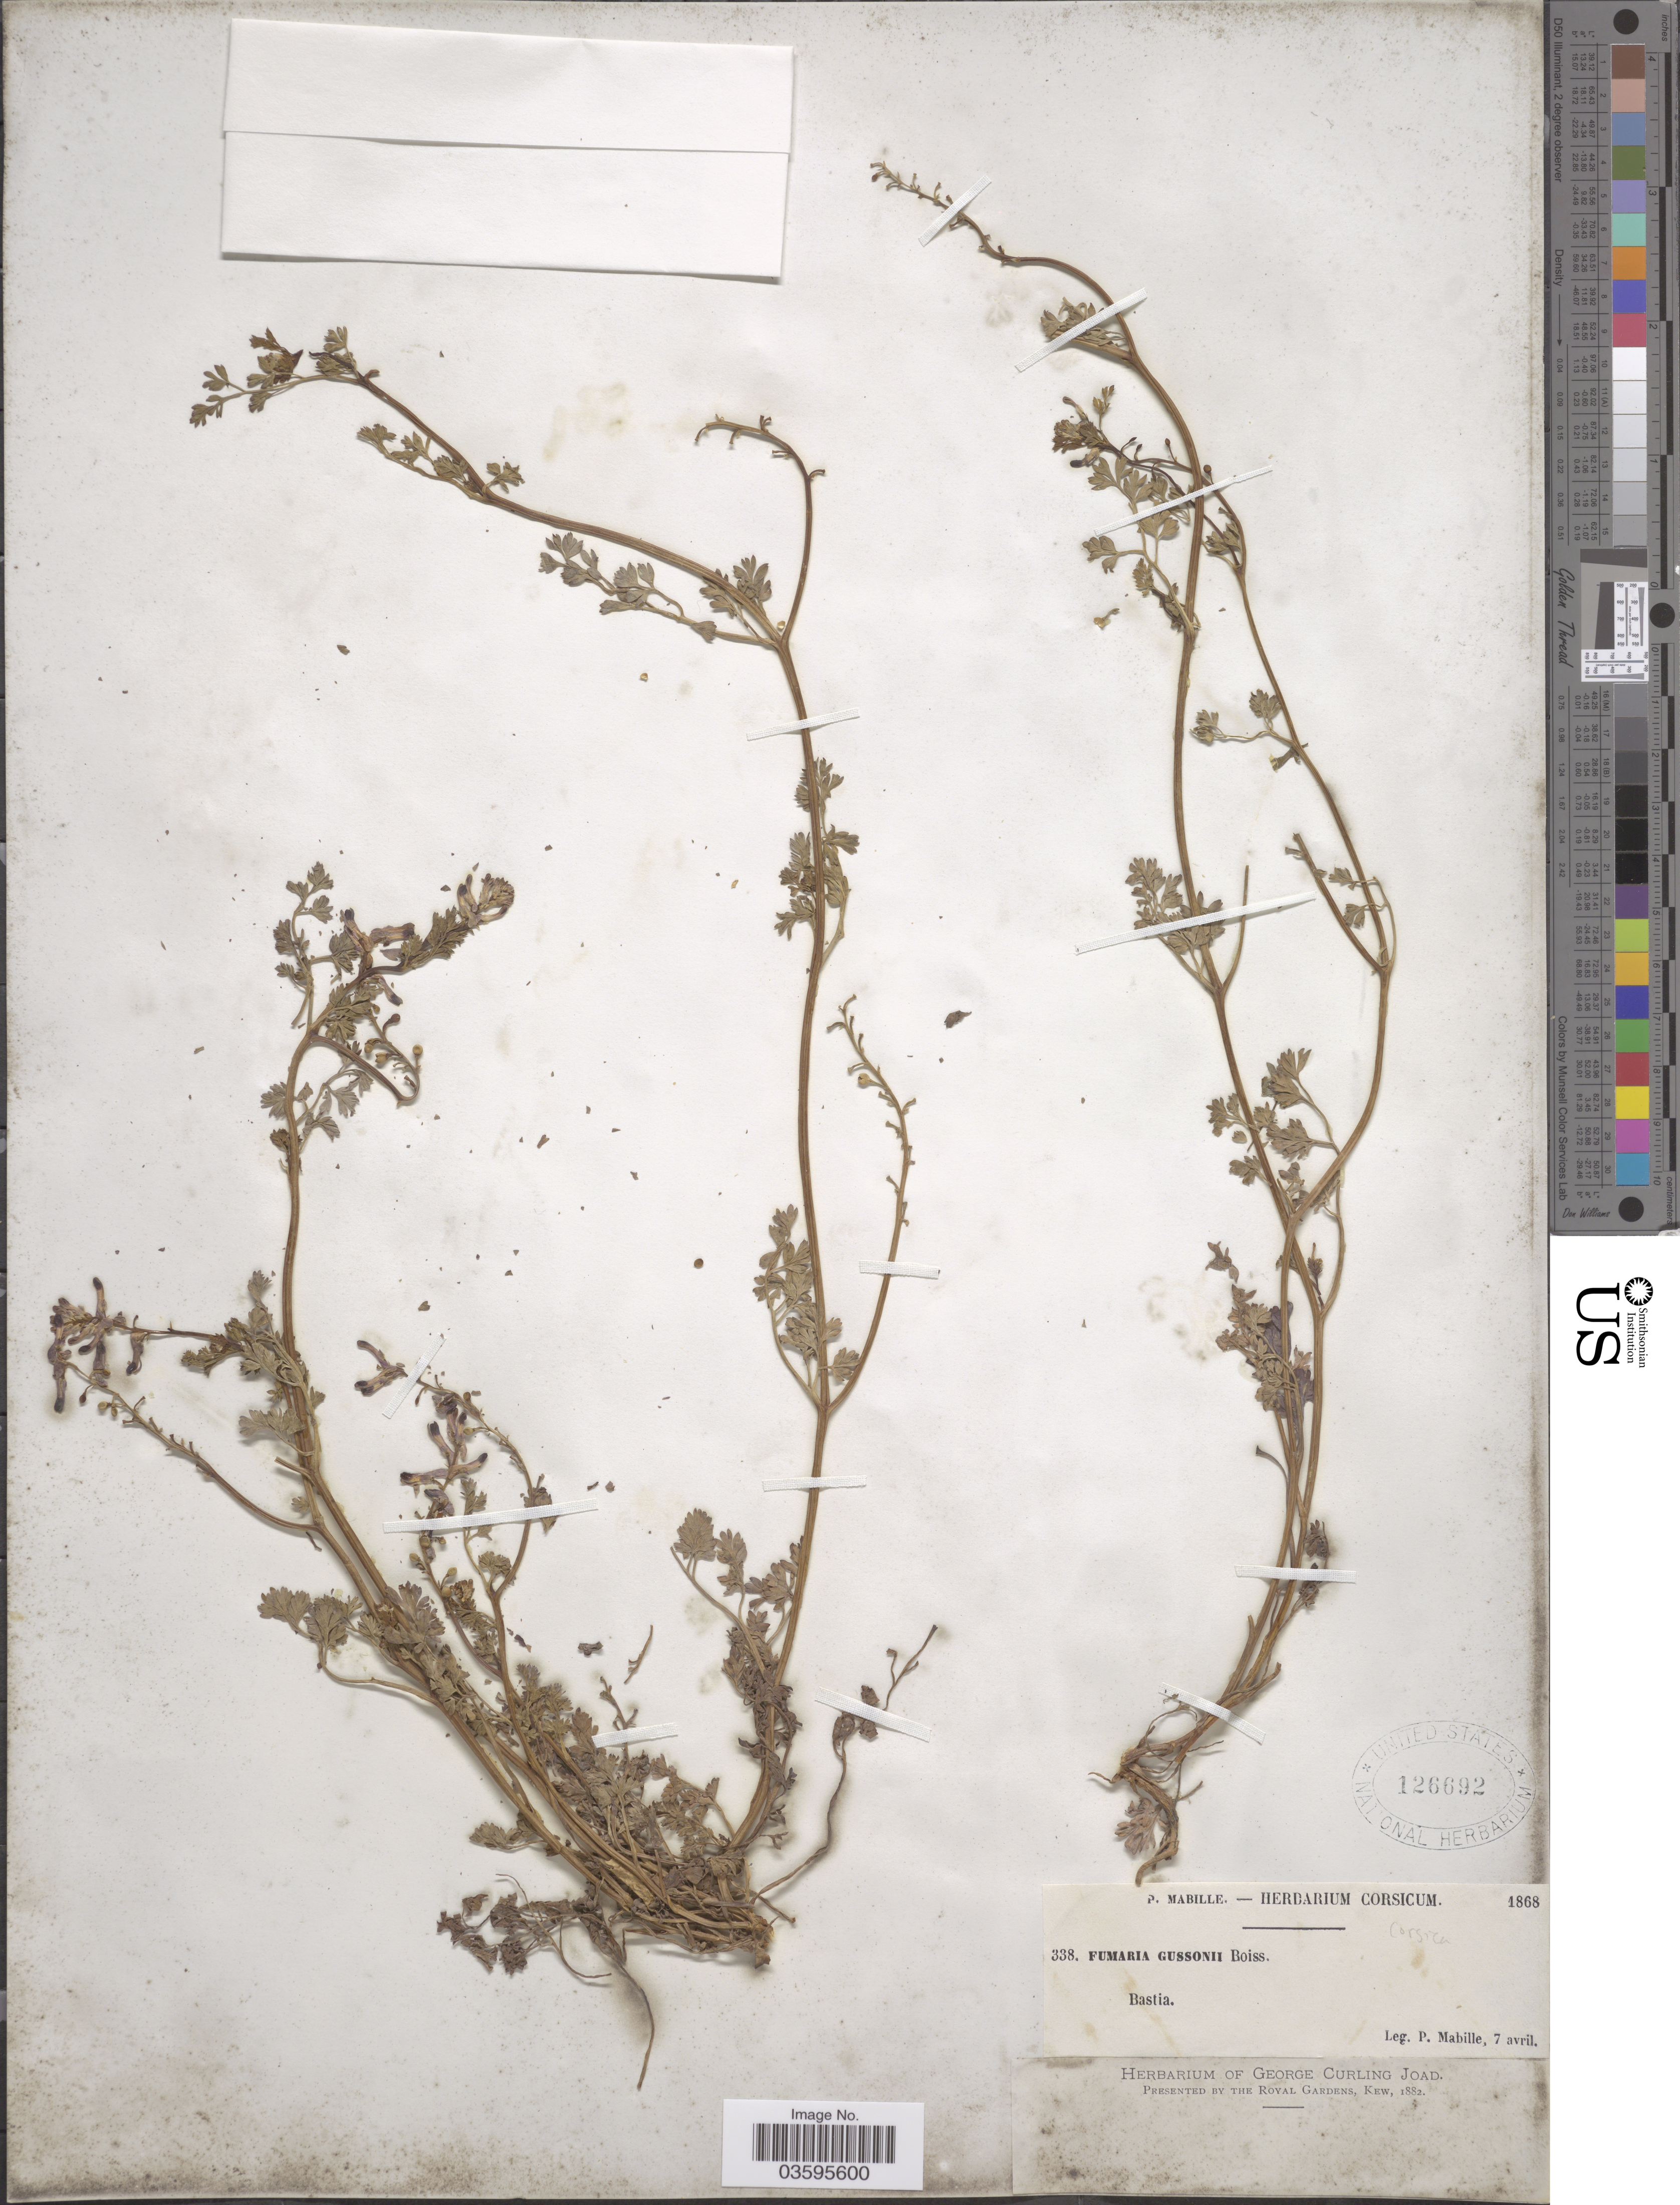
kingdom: Plantae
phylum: Tracheophyta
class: Magnoliopsida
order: Ranunculales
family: Papaveraceae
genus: Fumaria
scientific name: Fumaria gussonii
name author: Boiss.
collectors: P. Mabille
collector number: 338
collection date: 1868-04-07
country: France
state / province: Corsica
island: Corse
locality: Bastia.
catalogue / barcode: US 126692